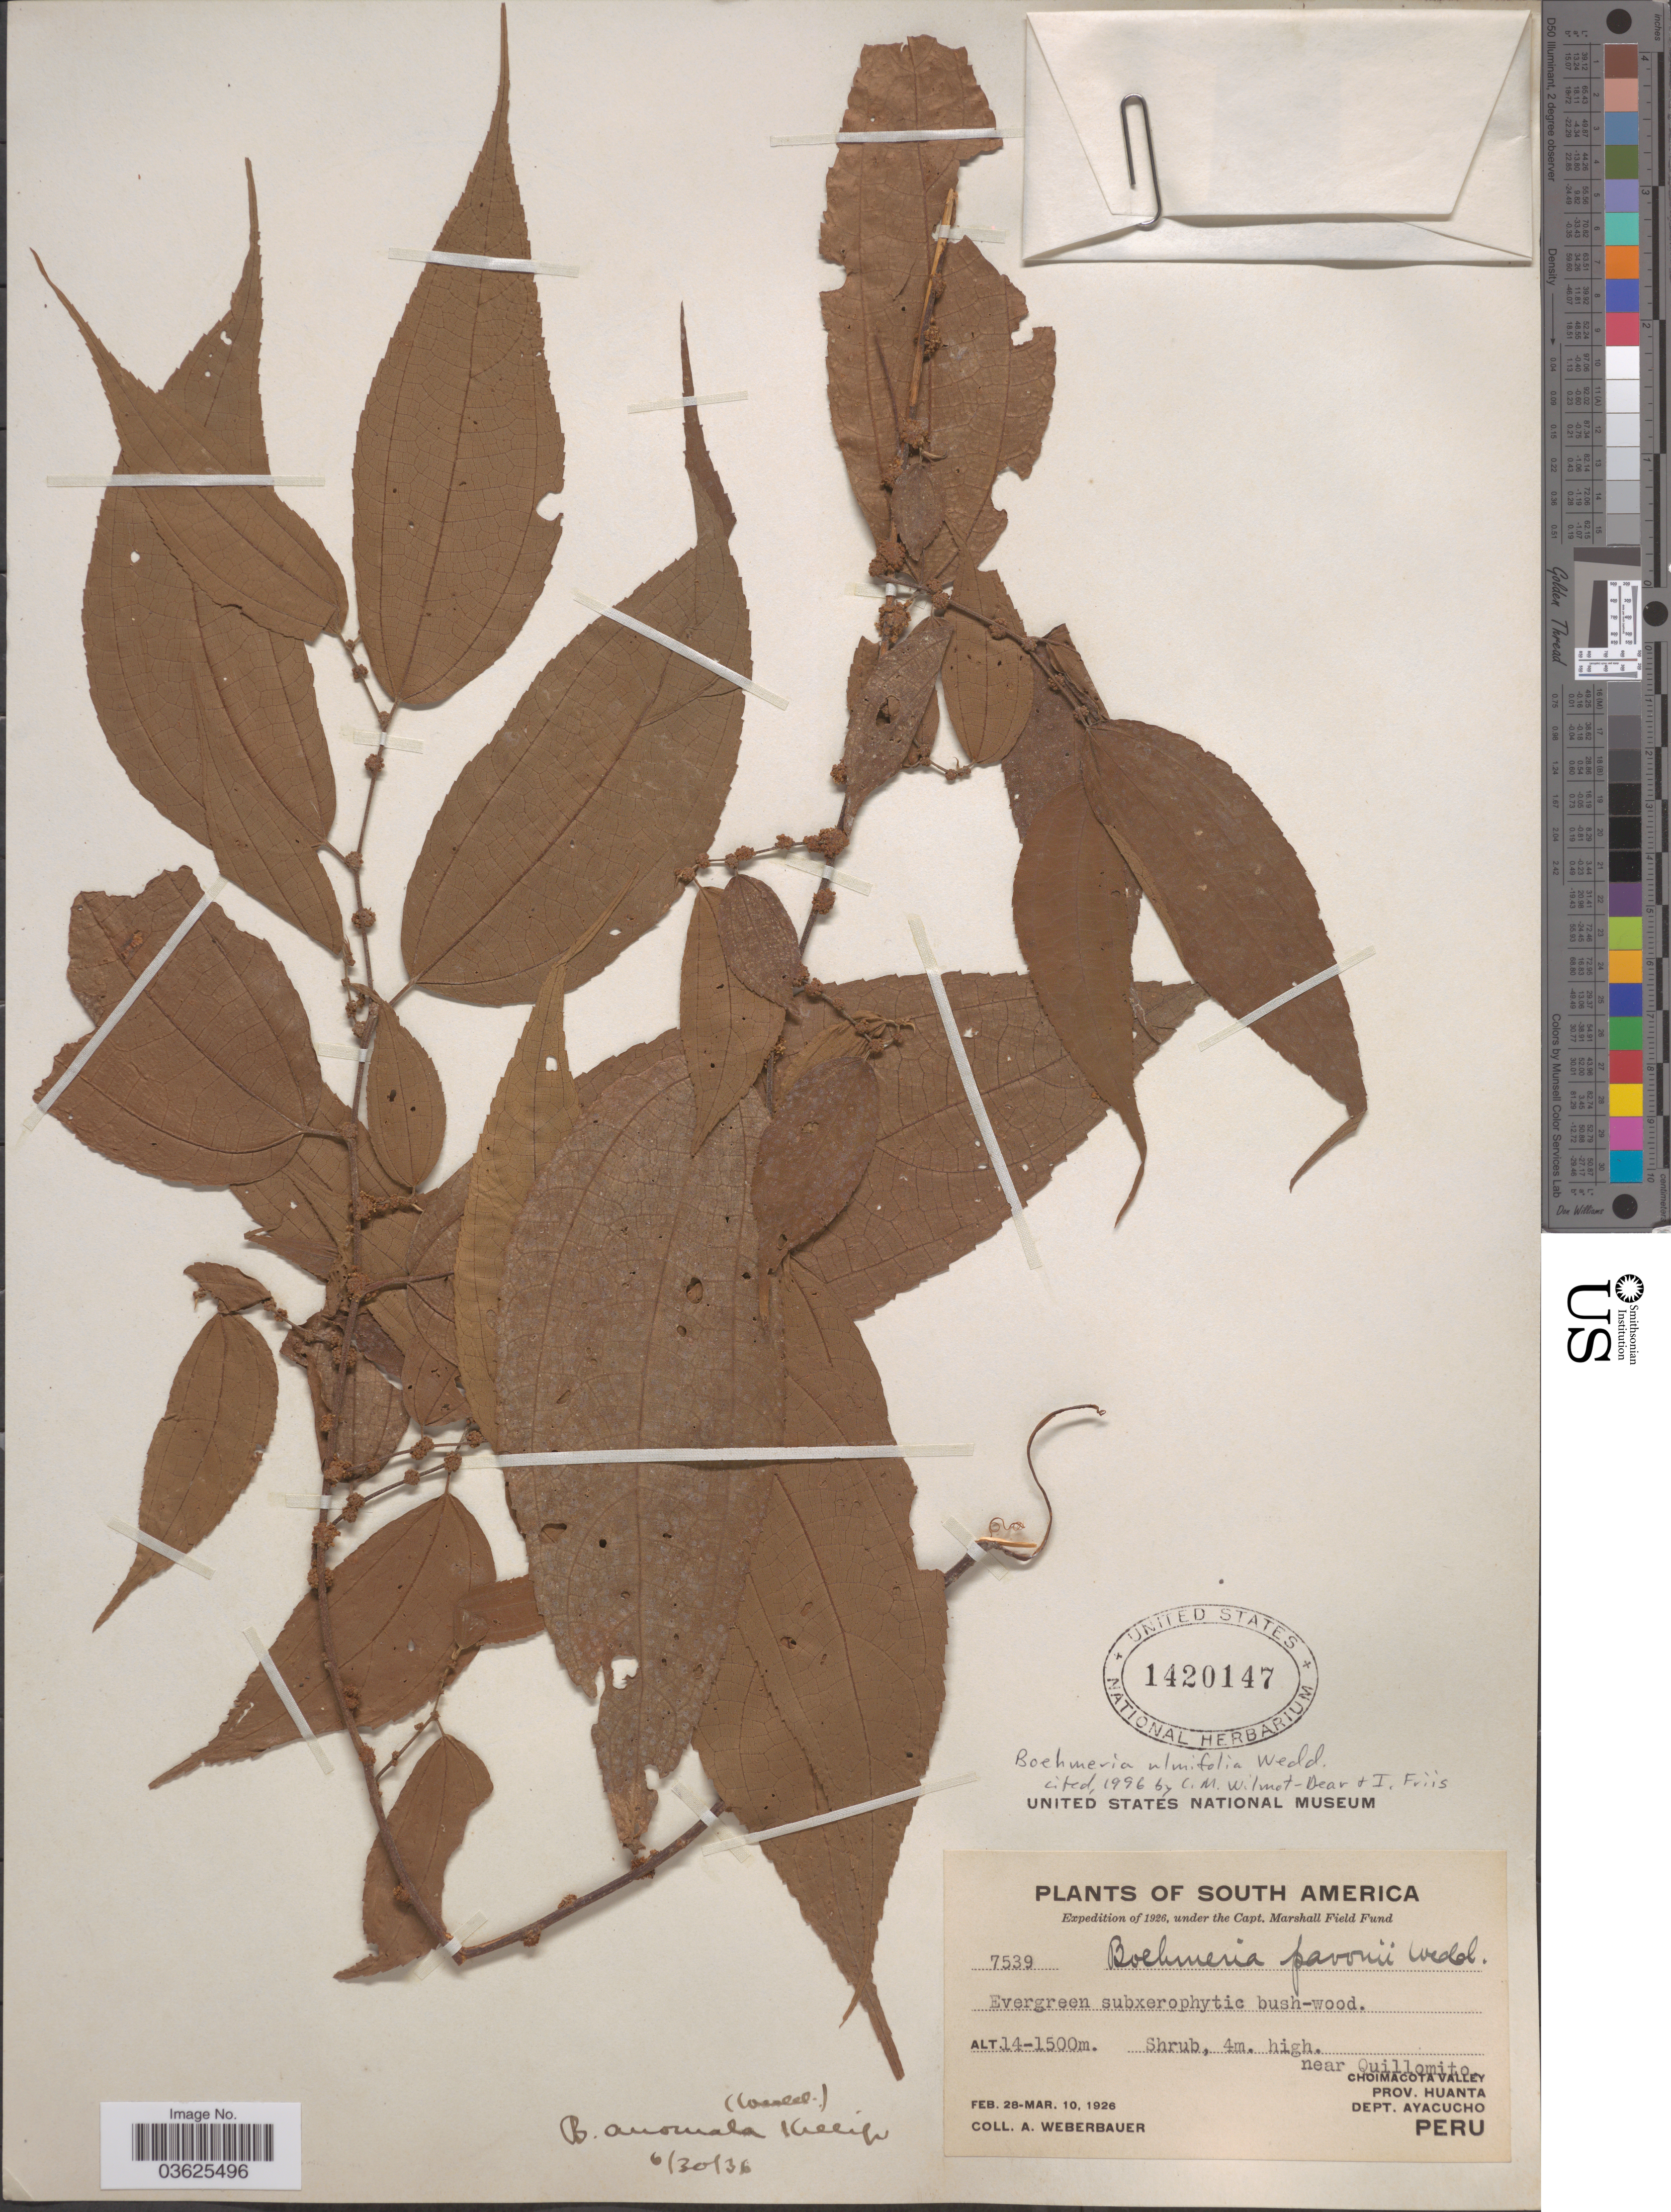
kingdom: Plantae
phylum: Tracheophyta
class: Magnoliopsida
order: Rosales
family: Urticaceae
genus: Boehmeria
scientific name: Boehmeria ulmifolia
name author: Wedd.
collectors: A. Weberbauer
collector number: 7539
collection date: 1926-02-28/1926-03-10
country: Peru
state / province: Ayacucho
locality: Near Quillomito. Choimacota Valley. Prov. Huanta. Dept. Ayacucho.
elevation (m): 1400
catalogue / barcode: US 1420147